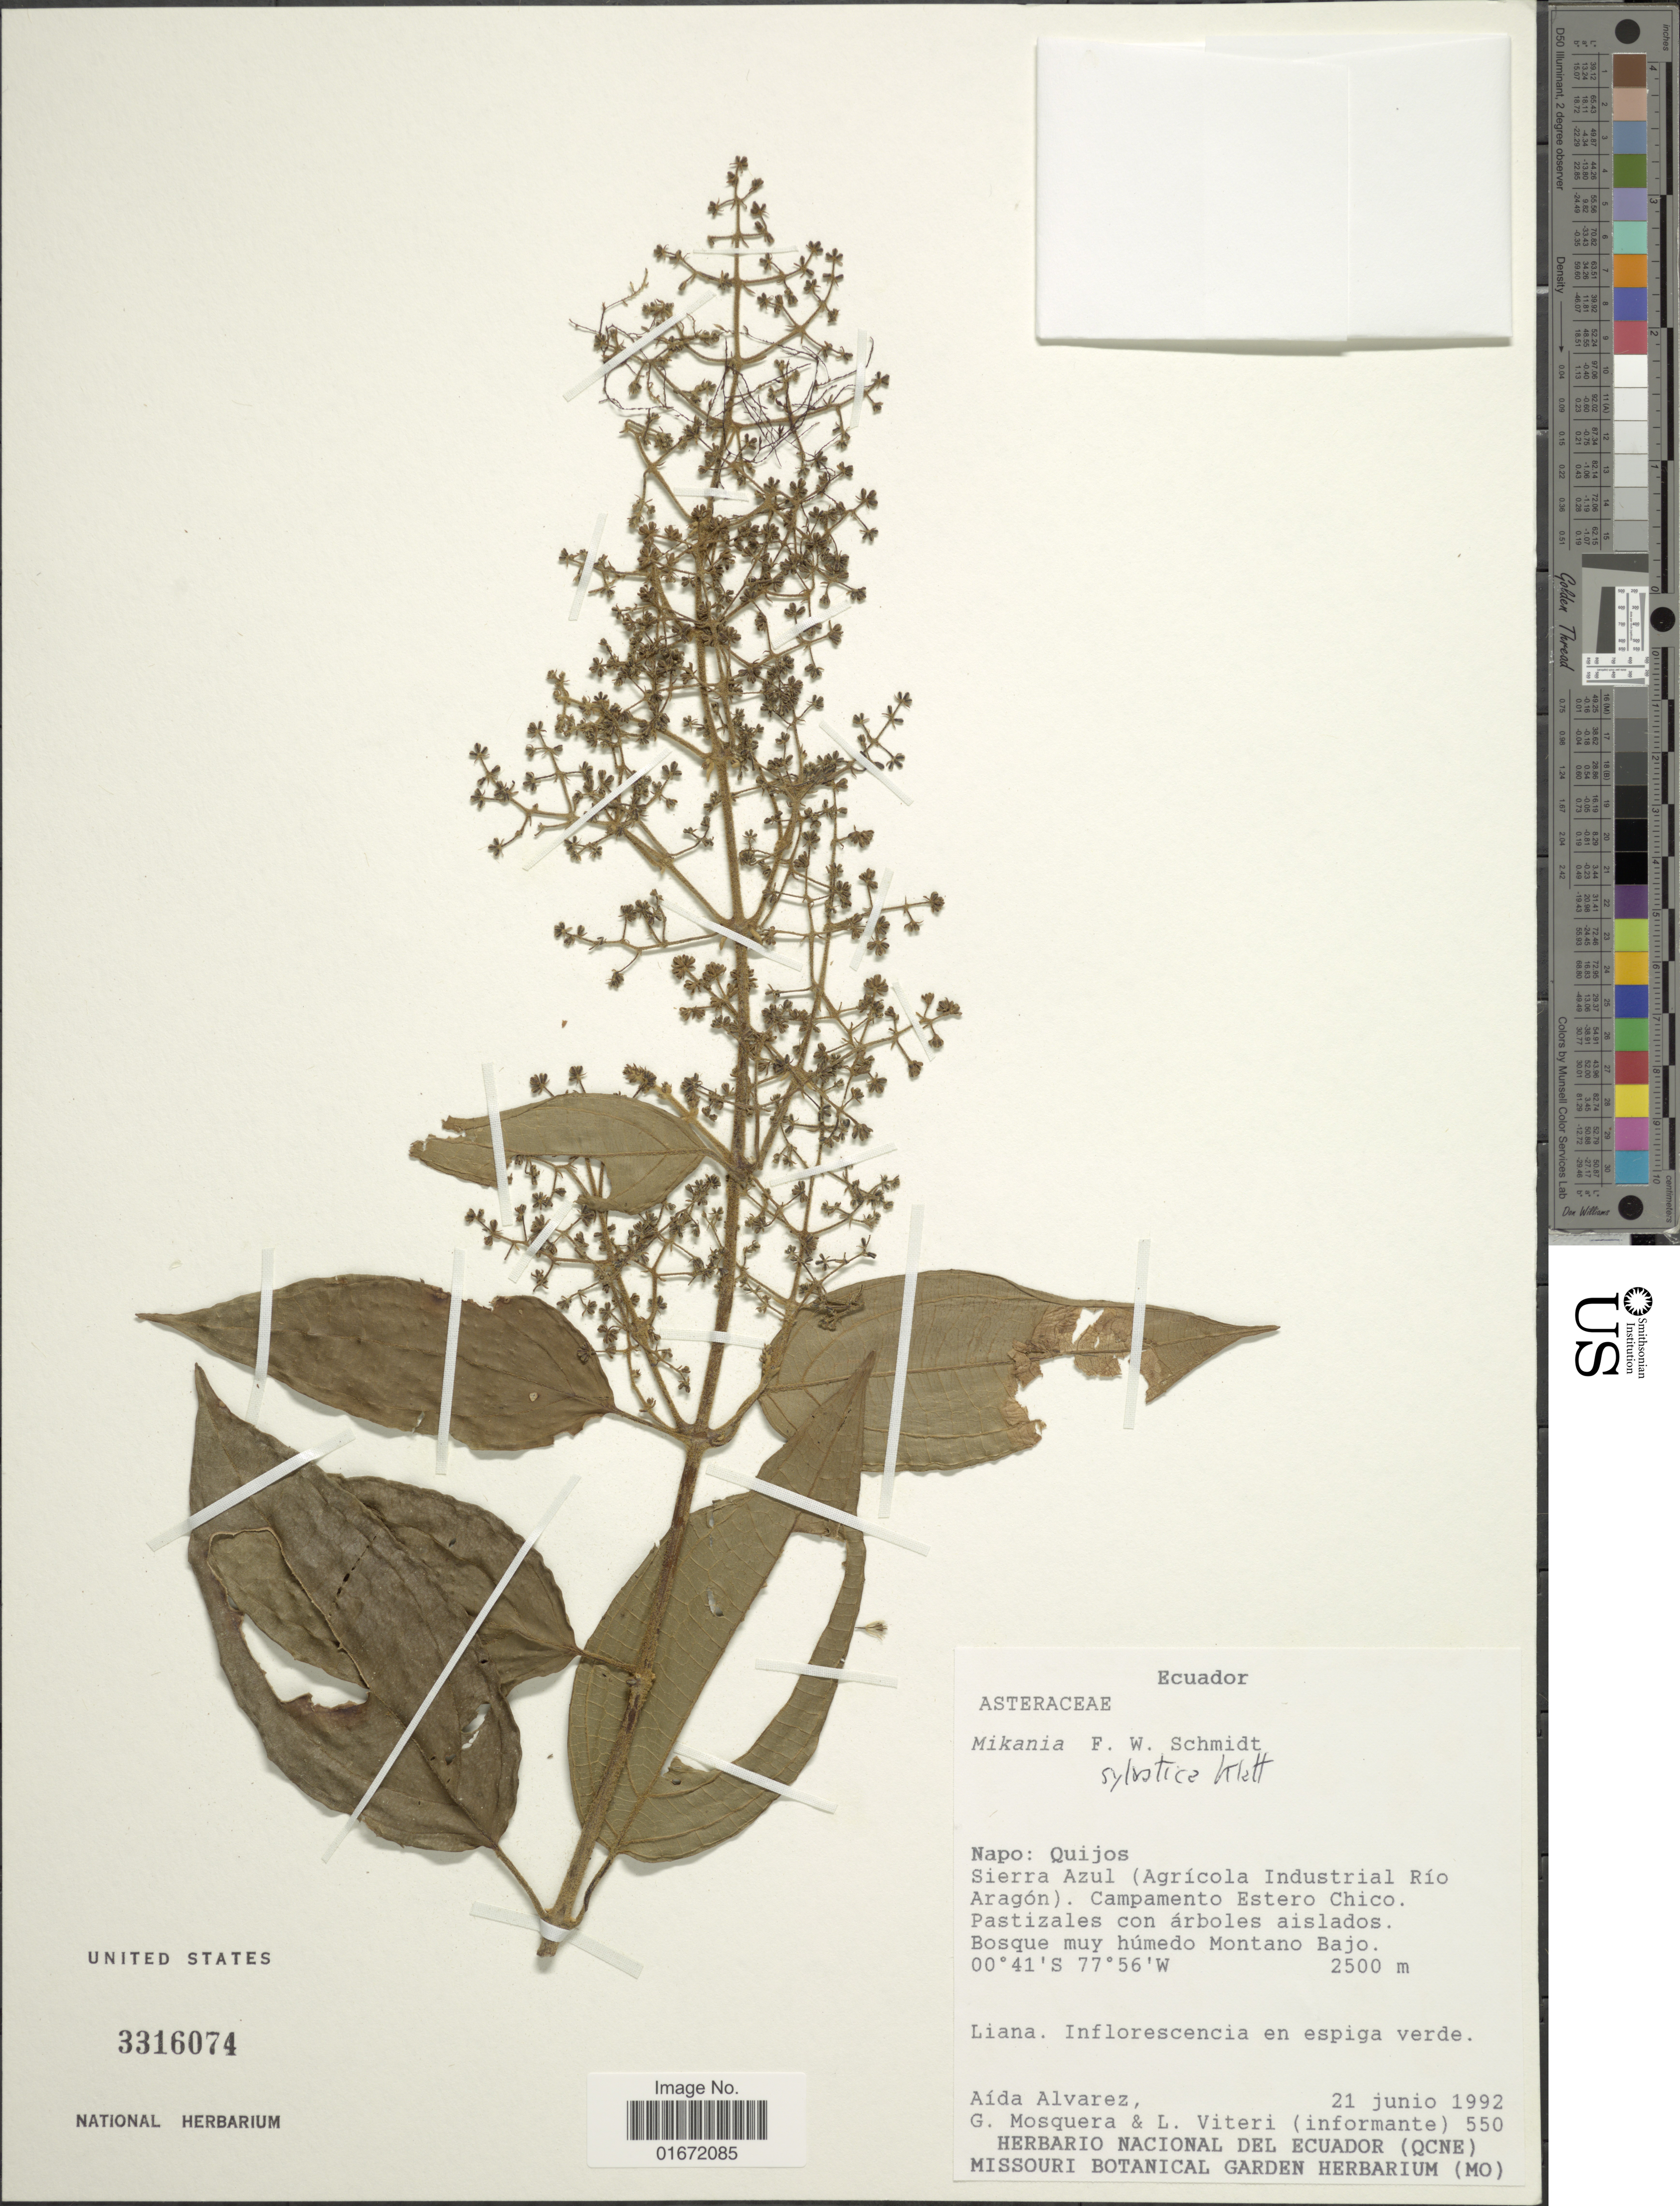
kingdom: Plantae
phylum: Tracheophyta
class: Magnoliopsida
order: Asterales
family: Asteraceae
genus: Mikania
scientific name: Mikania sylvatica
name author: Klatt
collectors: A. Alvarez, G. Mosquera & L. Viteri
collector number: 550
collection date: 1992-06-21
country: Ecuador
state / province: Napo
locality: Napo: Quijos. Sierra Azul (Agricola Industrial Rio Aragón). Campamento Estero Chico. Pastizales con árboles aislados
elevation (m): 2500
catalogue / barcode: US 3316074